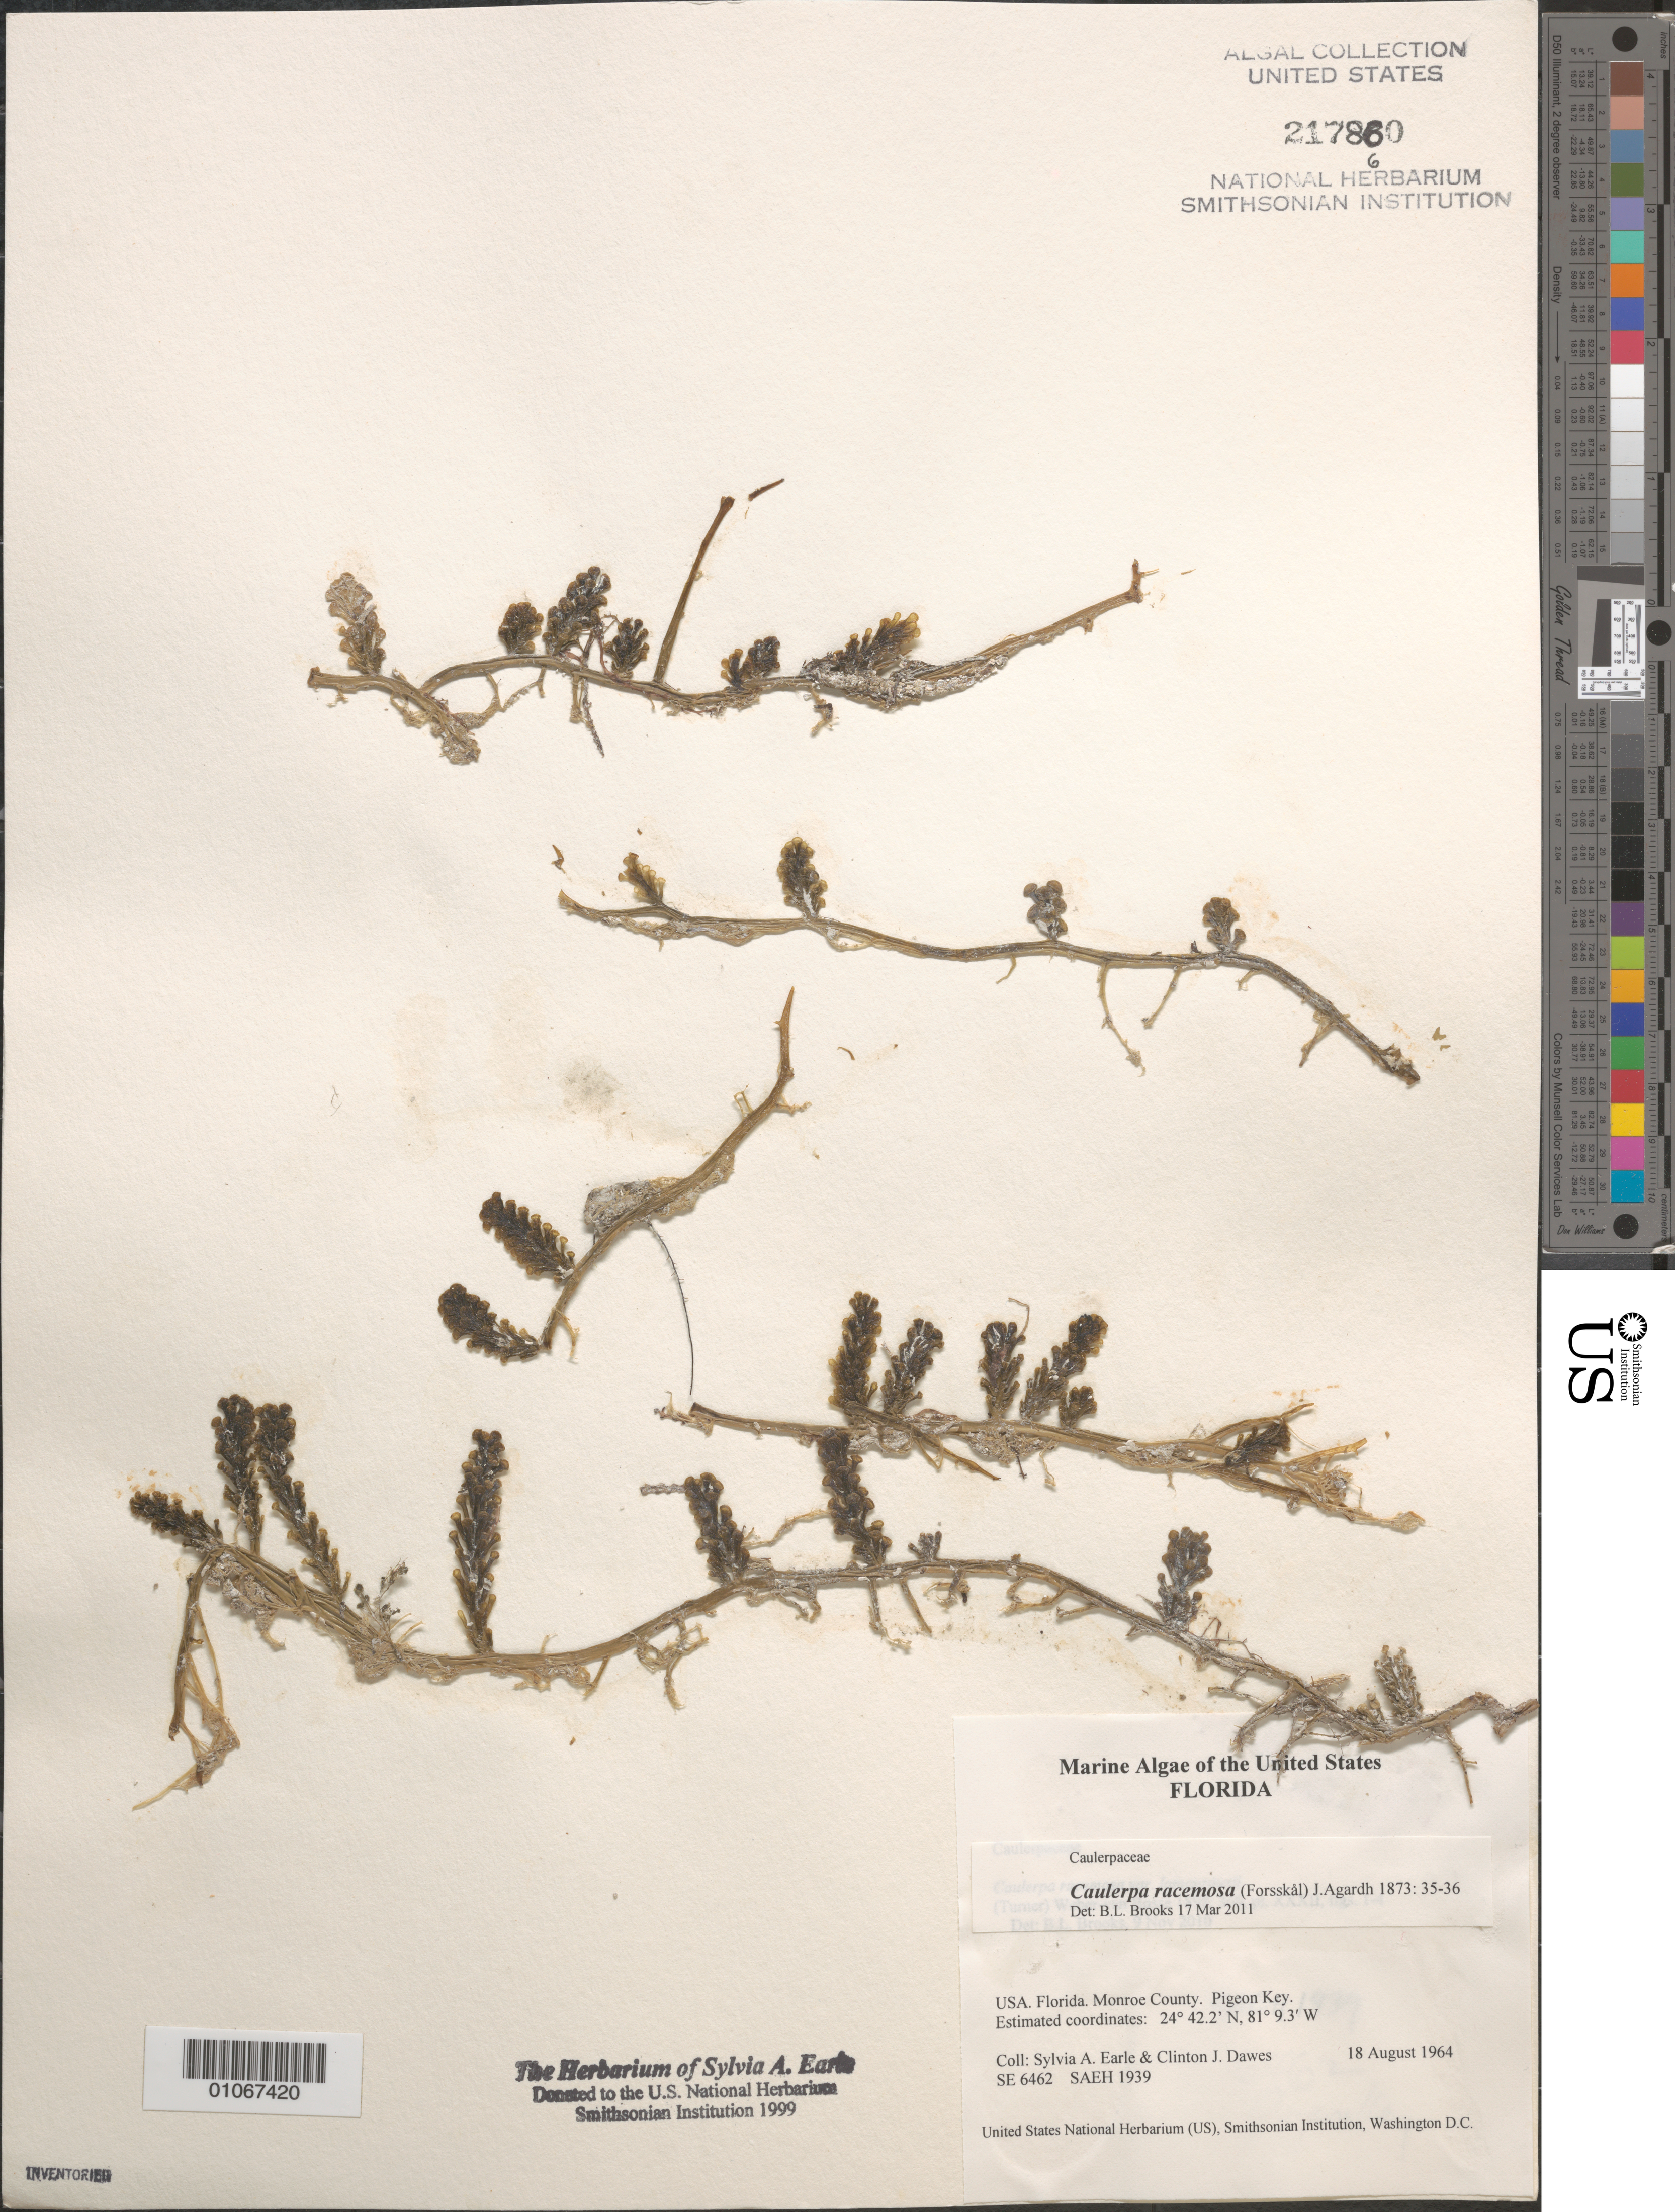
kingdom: Plantae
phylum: Chlorophyta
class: Ulvophyceae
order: Bryopsidales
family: Caulerpaceae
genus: Caulerpa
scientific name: Caulerpa racemosa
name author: (Forssk.) J. Agardh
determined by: Brooks, B. L., (BOT), Smithsonian Institution - National Museum of Natural History (UNITED STATES)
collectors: S. A. Earle & C. Dawes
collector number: SE 6462 & SAEH 1939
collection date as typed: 18 Aug 1964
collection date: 1964-08-18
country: United States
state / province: Florida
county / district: Monroe County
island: Pigeon Key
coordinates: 24 42.2'N, 81 9.3'W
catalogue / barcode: US 217860